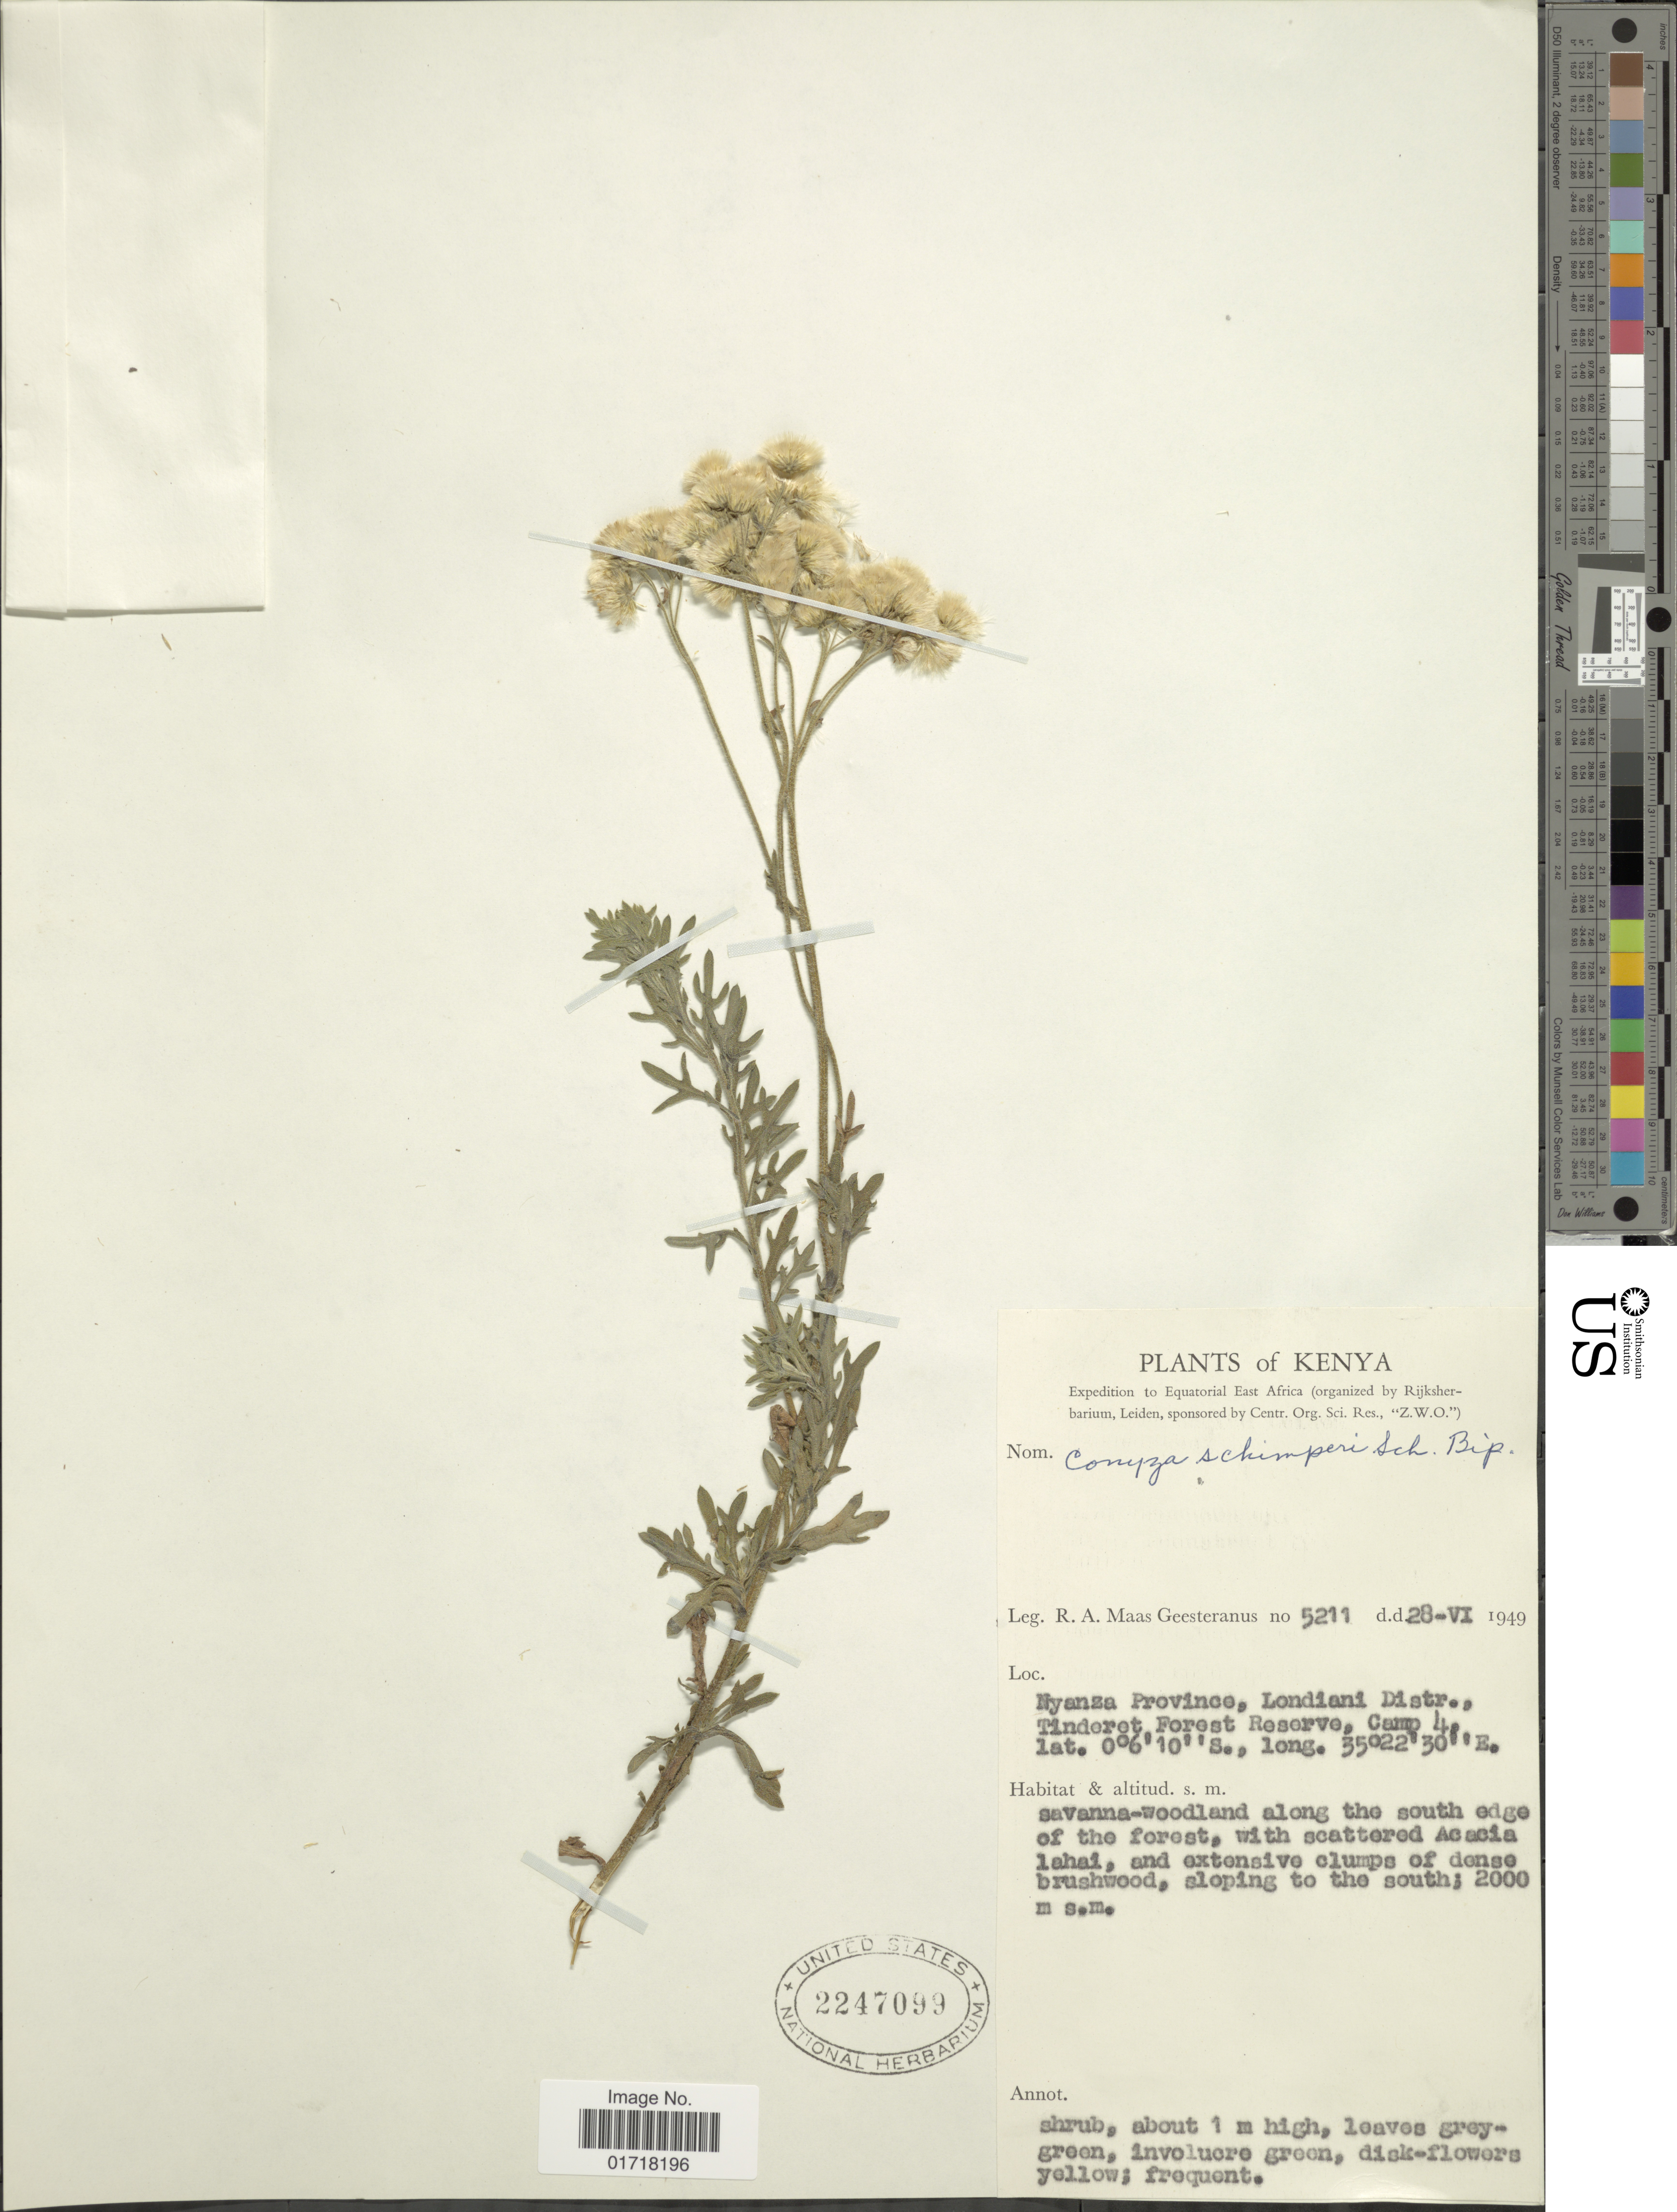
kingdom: Plantae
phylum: Tracheophyta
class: Magnoliopsida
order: Asterales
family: Asteraceae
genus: Conyza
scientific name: Conyza schimperi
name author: Sch. Bip. ex A. Rich.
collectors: R. A. Maas Geesteranus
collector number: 5211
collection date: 1949-06-28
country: Kenya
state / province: Kericho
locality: Nyanza Province, Londiani Distr., Tinderet Forest Reserve, Camp 4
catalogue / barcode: US 2247099